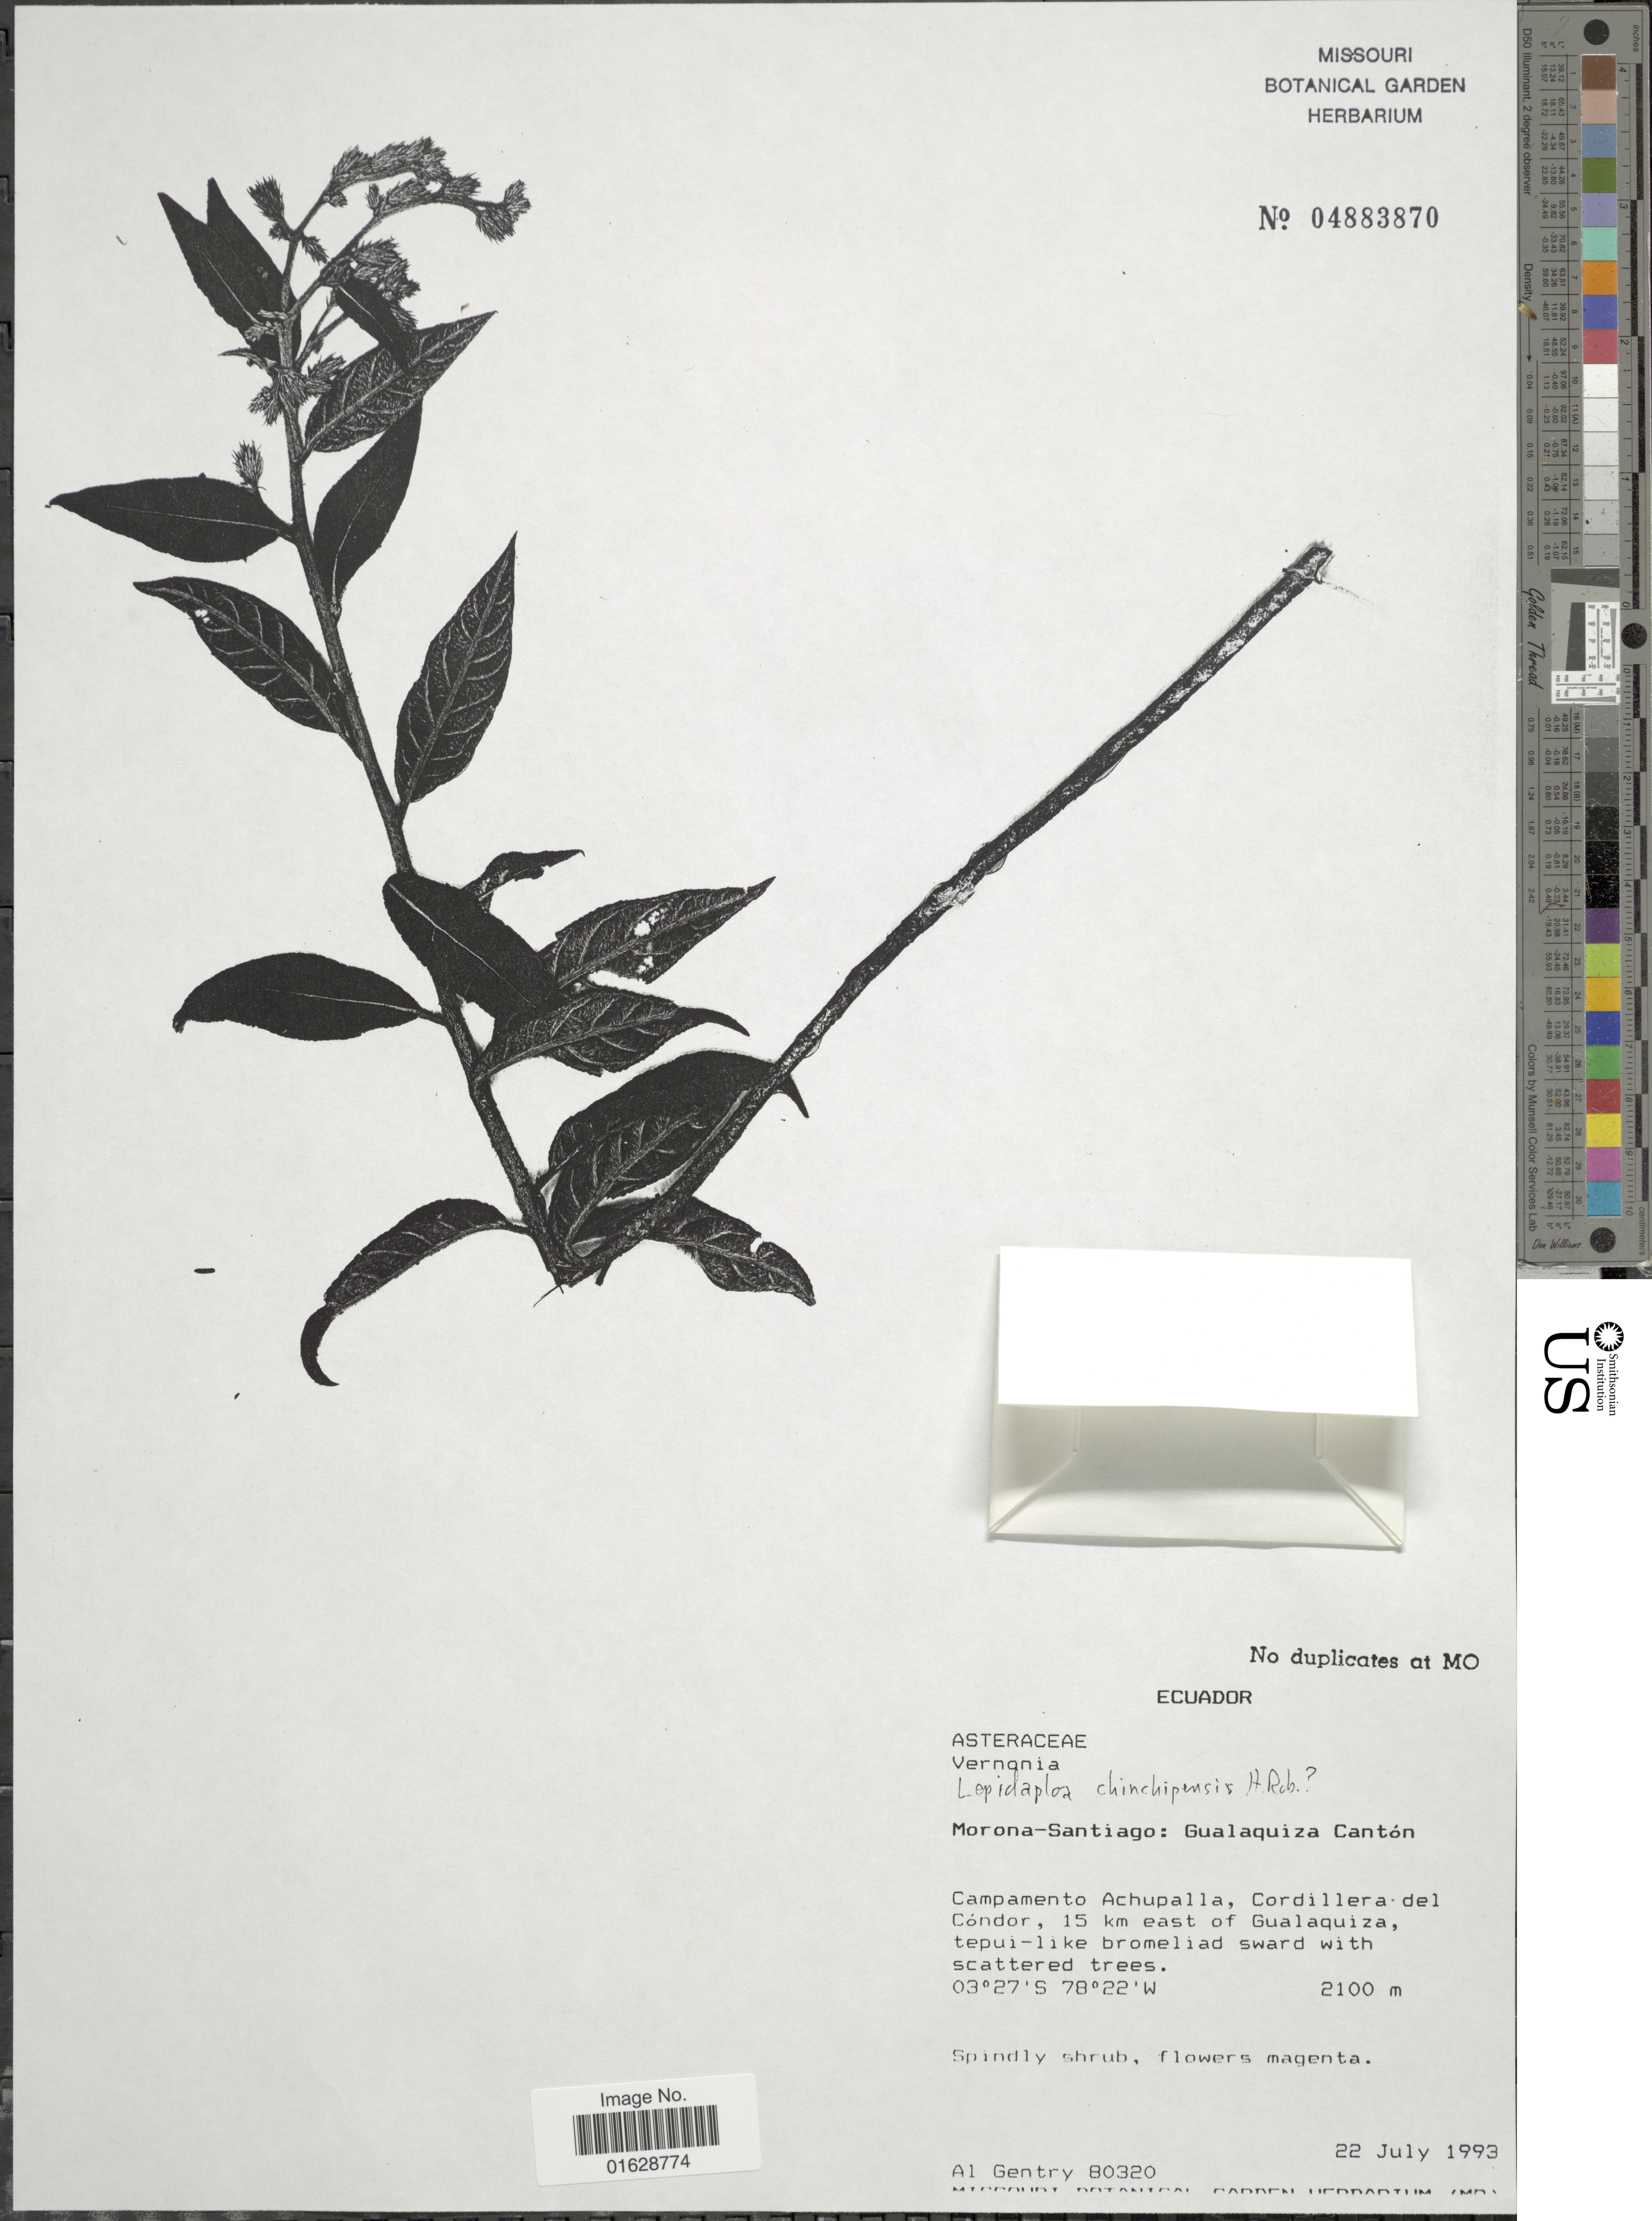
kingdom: Plantae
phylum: Tracheophyta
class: Magnoliopsida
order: Asterales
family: Asteraceae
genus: Lepidaploa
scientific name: Lepidaploa chinchipensis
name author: H. Rob.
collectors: A. H. Gentry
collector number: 80320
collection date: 1993-07-22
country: Ecuador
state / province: Morona-Santiago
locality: Gualaquiza Canton. Campamento Achupalla, Cordillera del Condor, 15 km east of Gualaquiza, tepui-like bromeliad sward with scattered trees.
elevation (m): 2100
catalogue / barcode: US 4883870